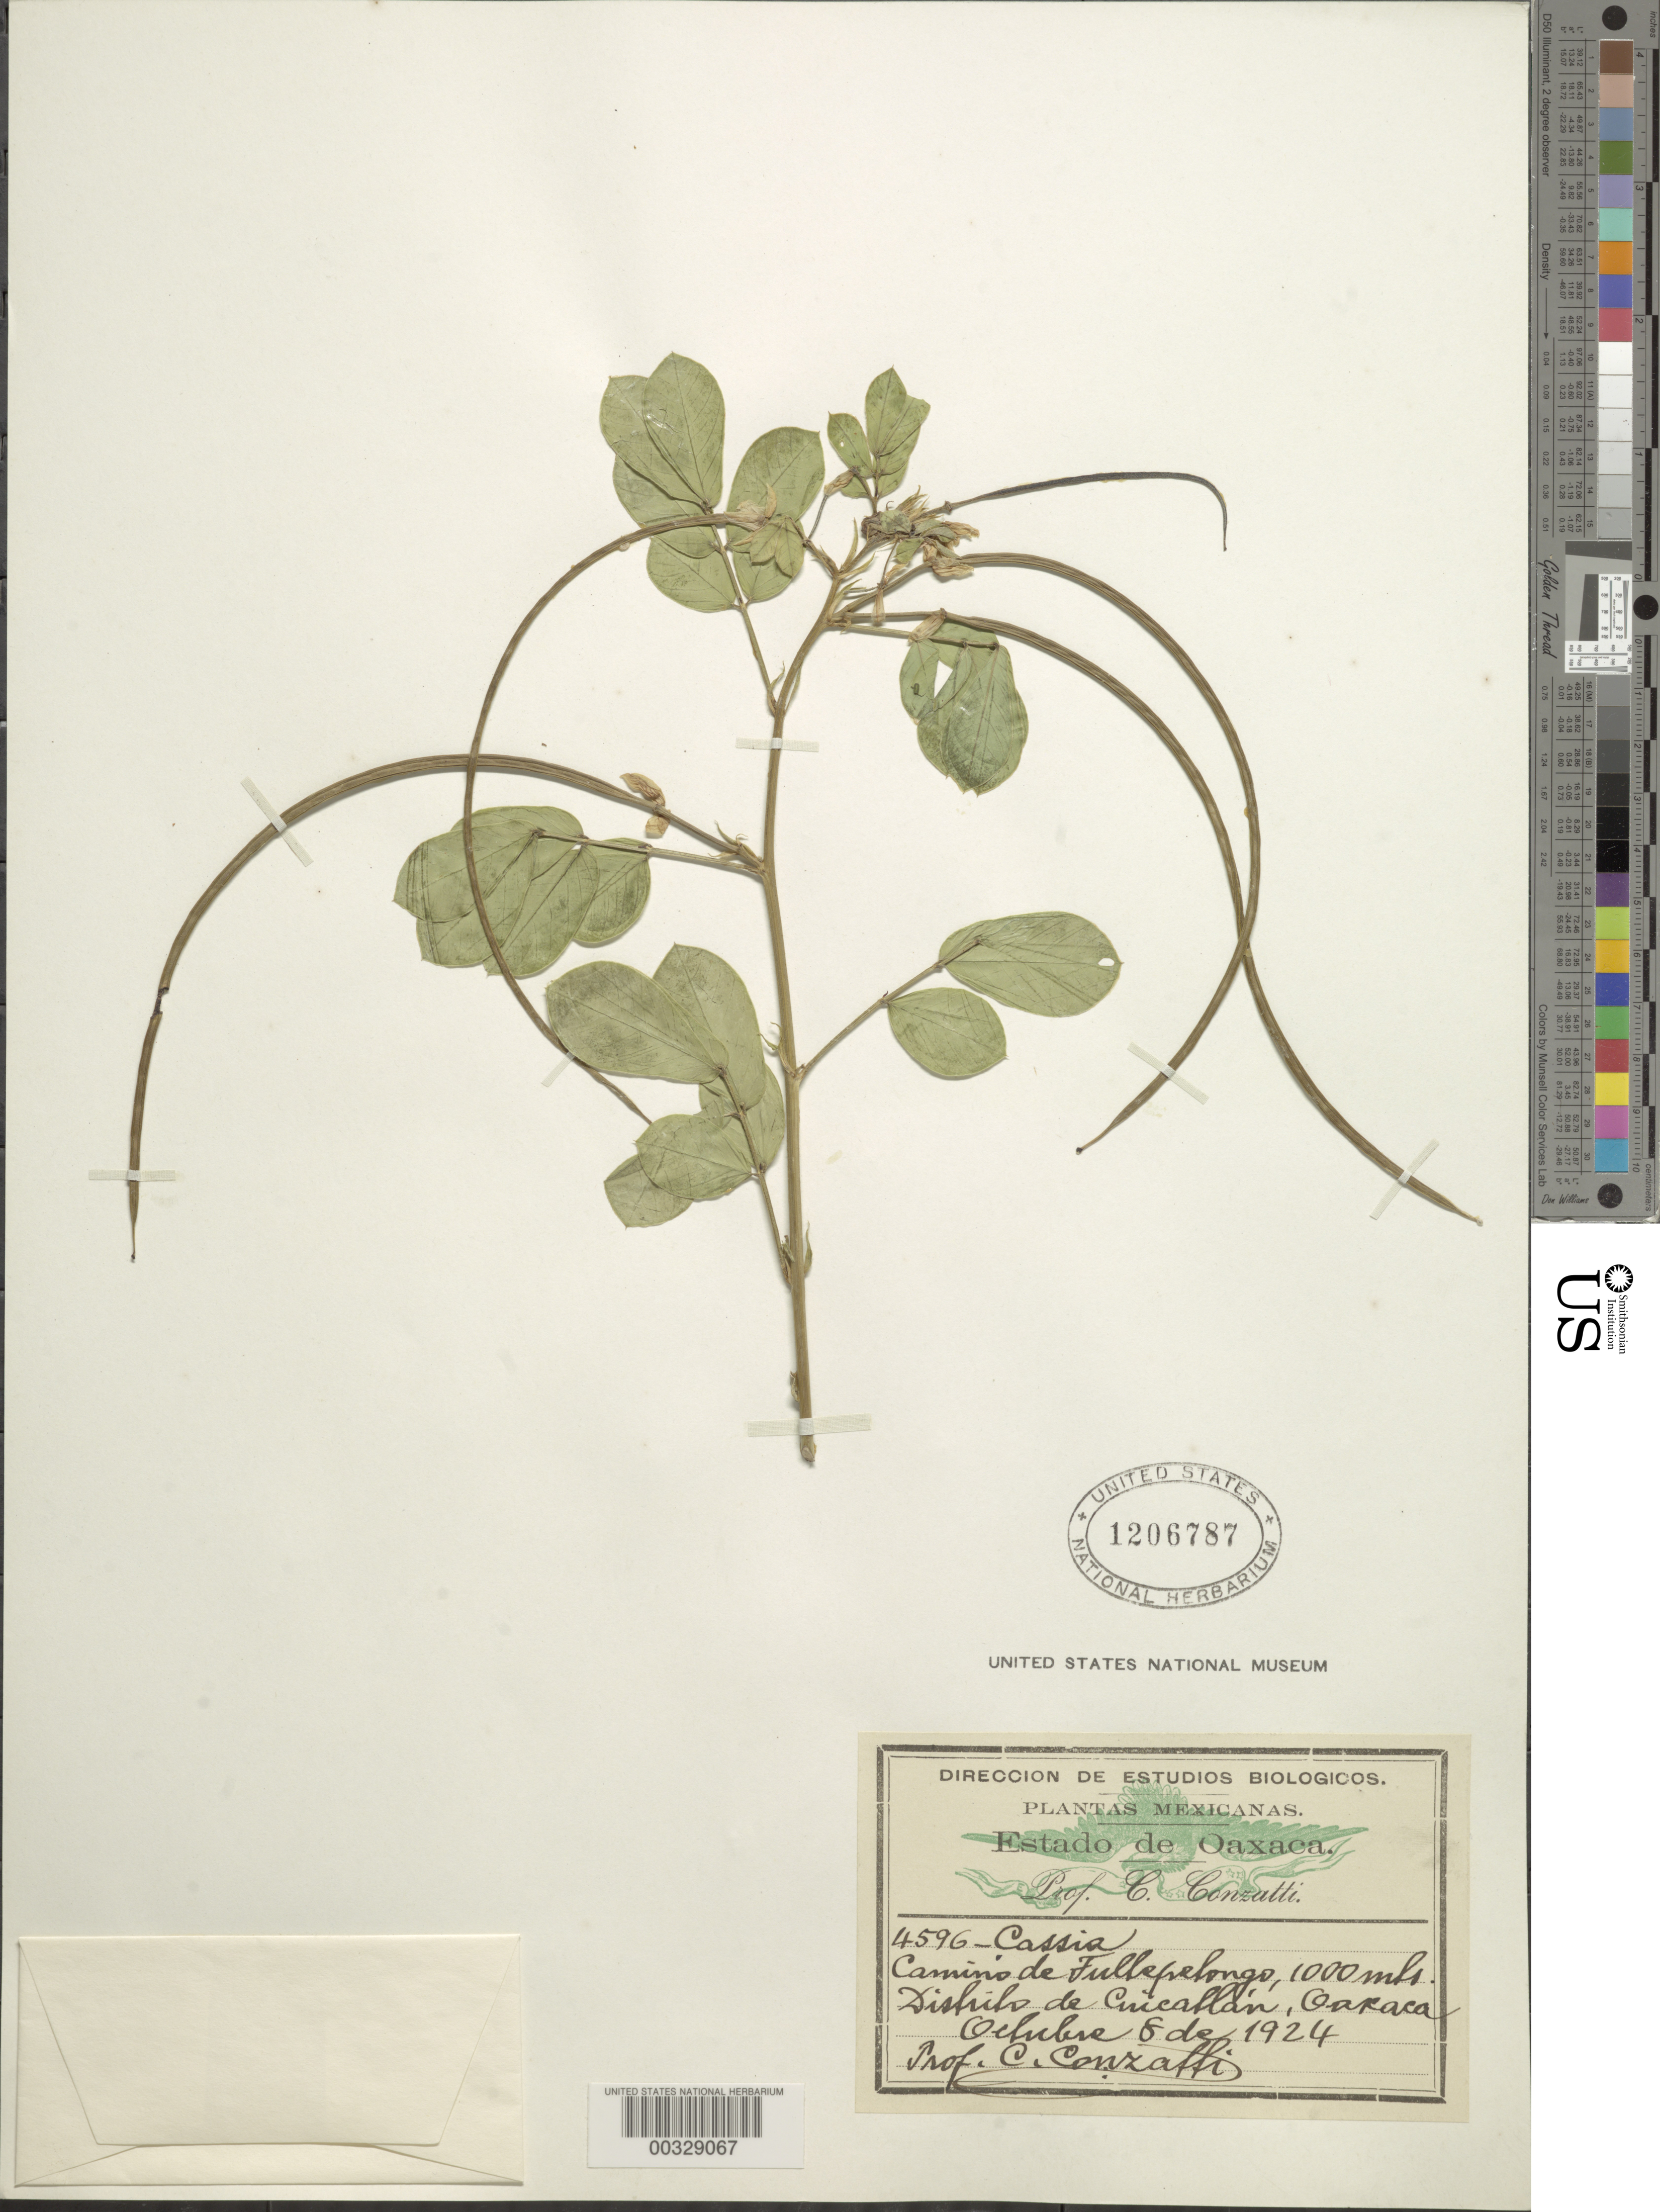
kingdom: Plantae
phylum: Tracheophyta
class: Magnoliopsida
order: Fabales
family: Fabaceae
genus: Senna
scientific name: Senna obtusifolia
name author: (L.) H.S. Irwin & Barneby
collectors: C. Conzatti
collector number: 4596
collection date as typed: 08 Oct 1924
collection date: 1924-10-08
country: Mexico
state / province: Oaxaca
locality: Cuicatlan Mun. (?), Camino de Fullspelongo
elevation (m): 1000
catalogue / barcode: US 1206787